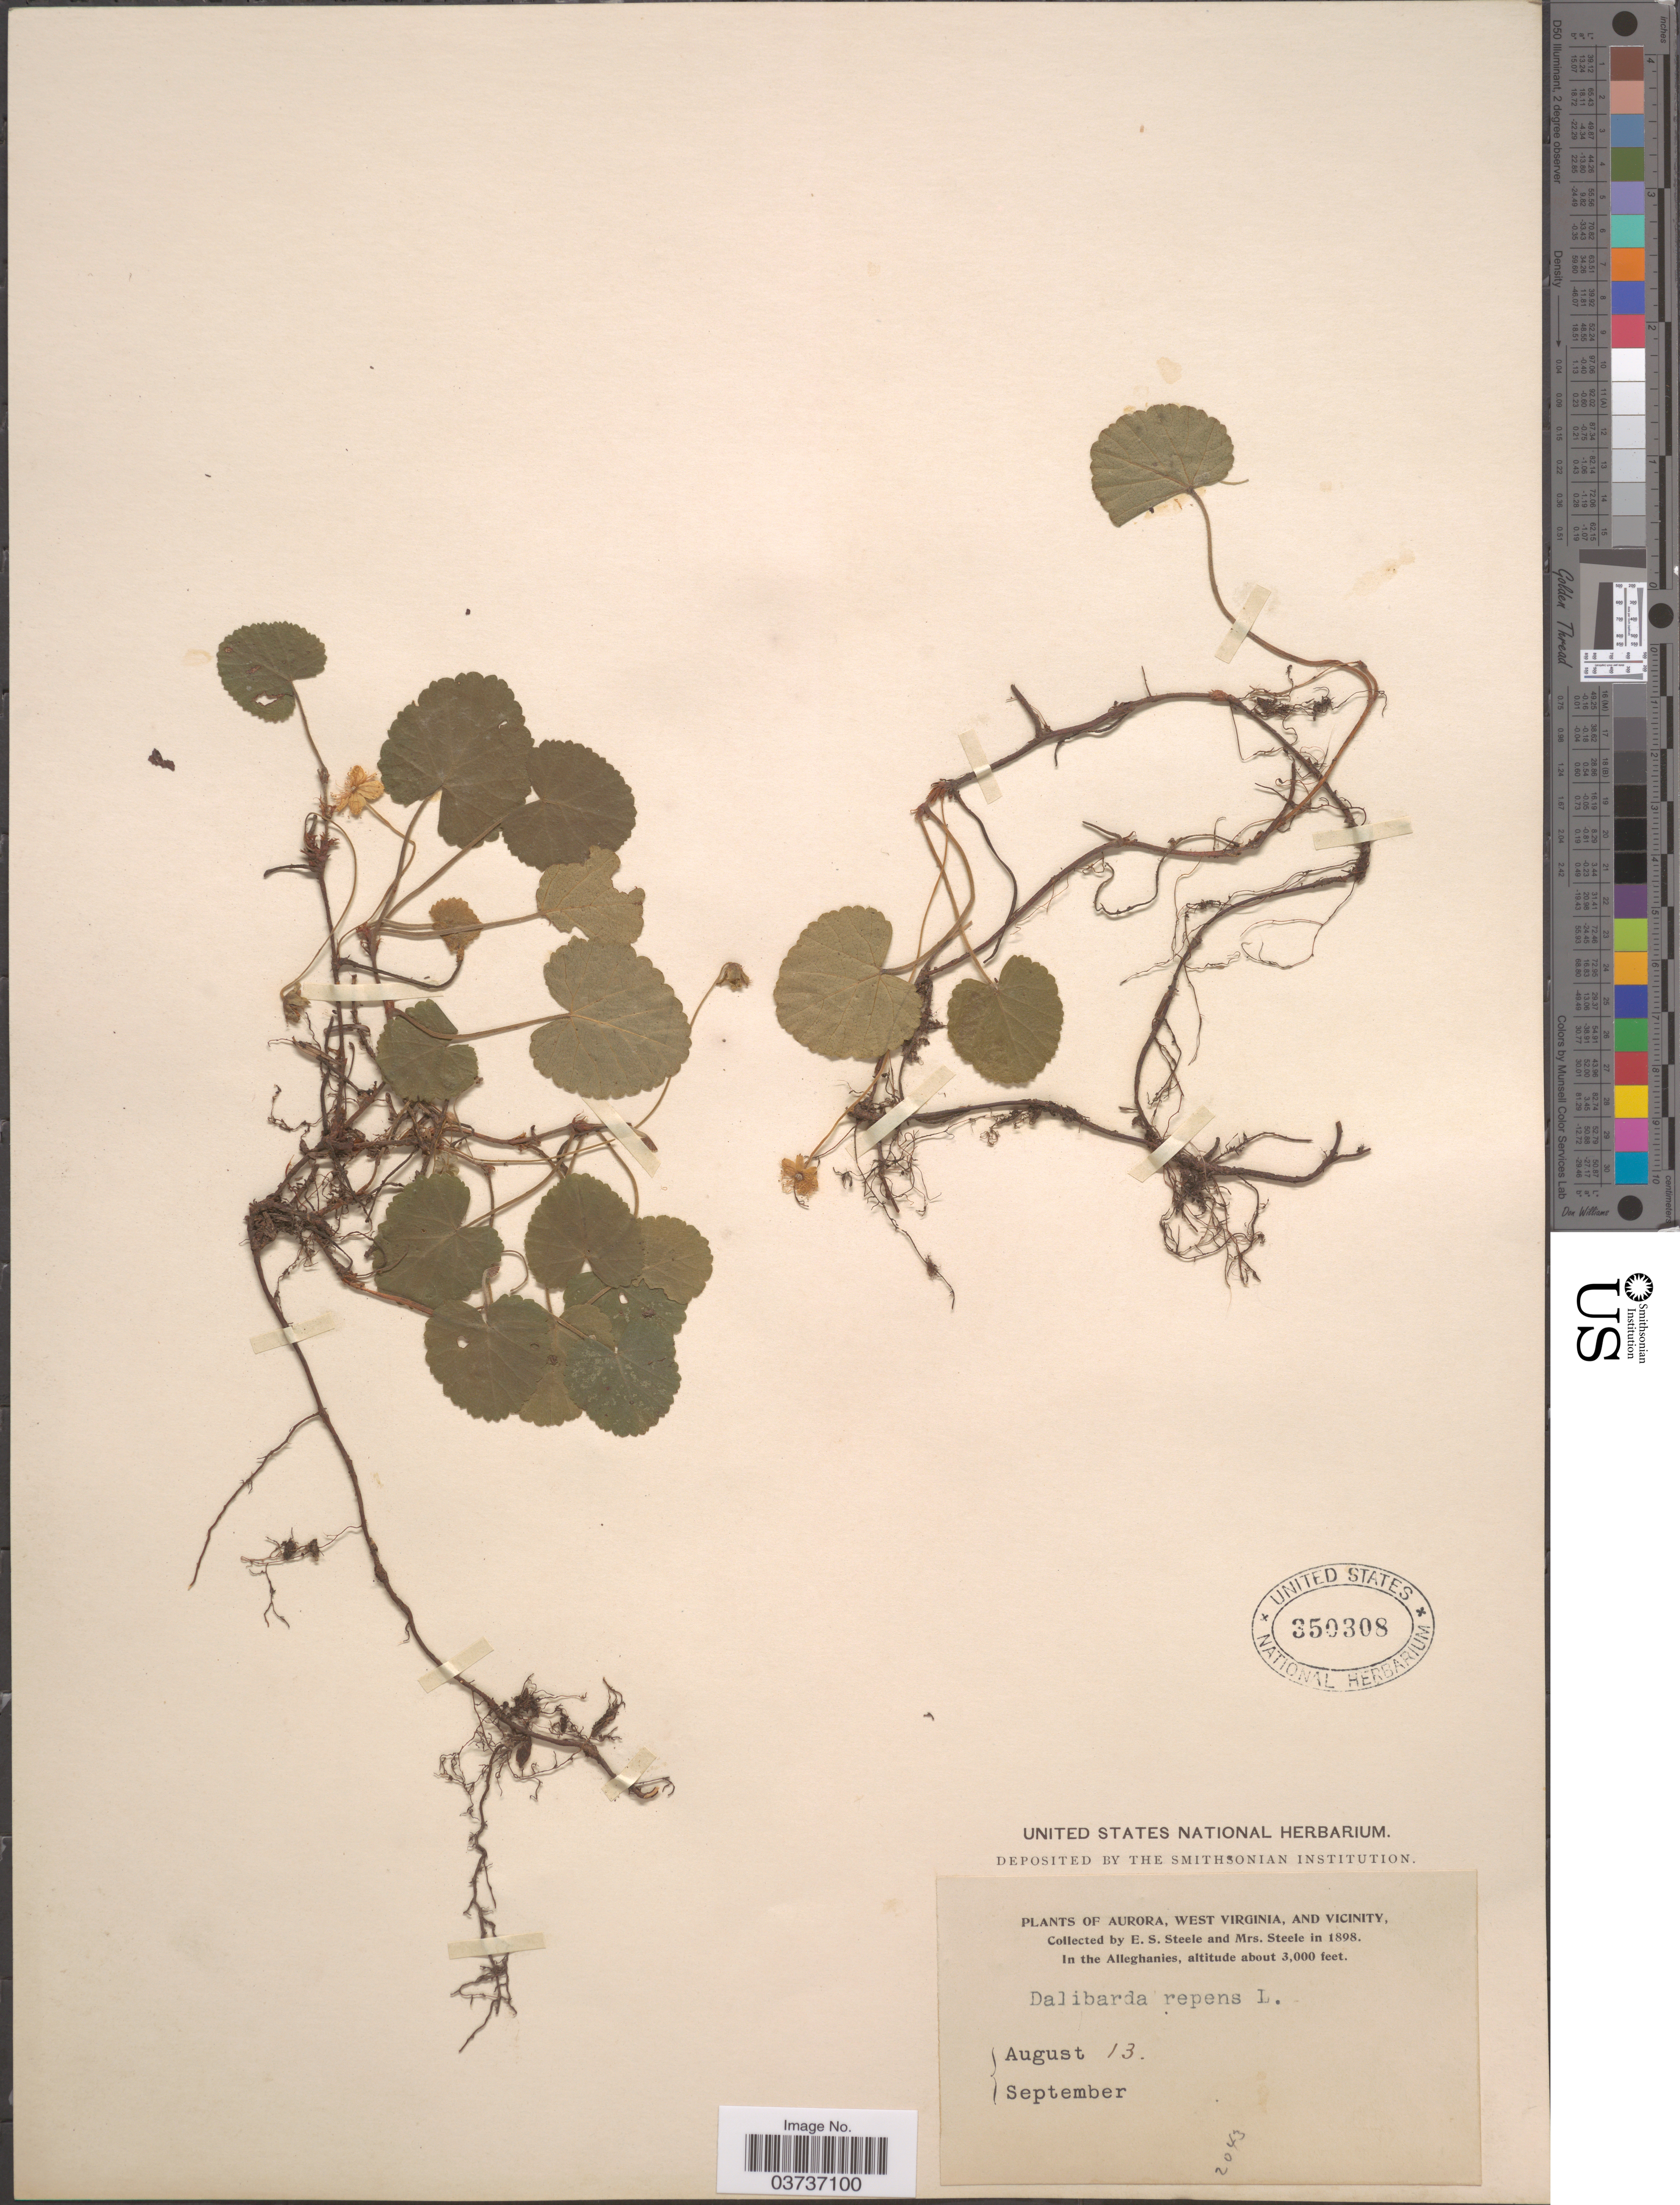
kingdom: Plantae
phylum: Tracheophyta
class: Magnoliopsida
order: Rosales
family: Rosaceae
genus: Dalibarda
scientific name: Dalibarda repens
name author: L.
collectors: E. Steele & Mrs. E. S. Steele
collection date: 1898-08-13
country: United States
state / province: West Virginia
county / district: Preston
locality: Aurora, West Virginia, and Vicinity. In the Alleghanies.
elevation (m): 914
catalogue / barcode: US 350308